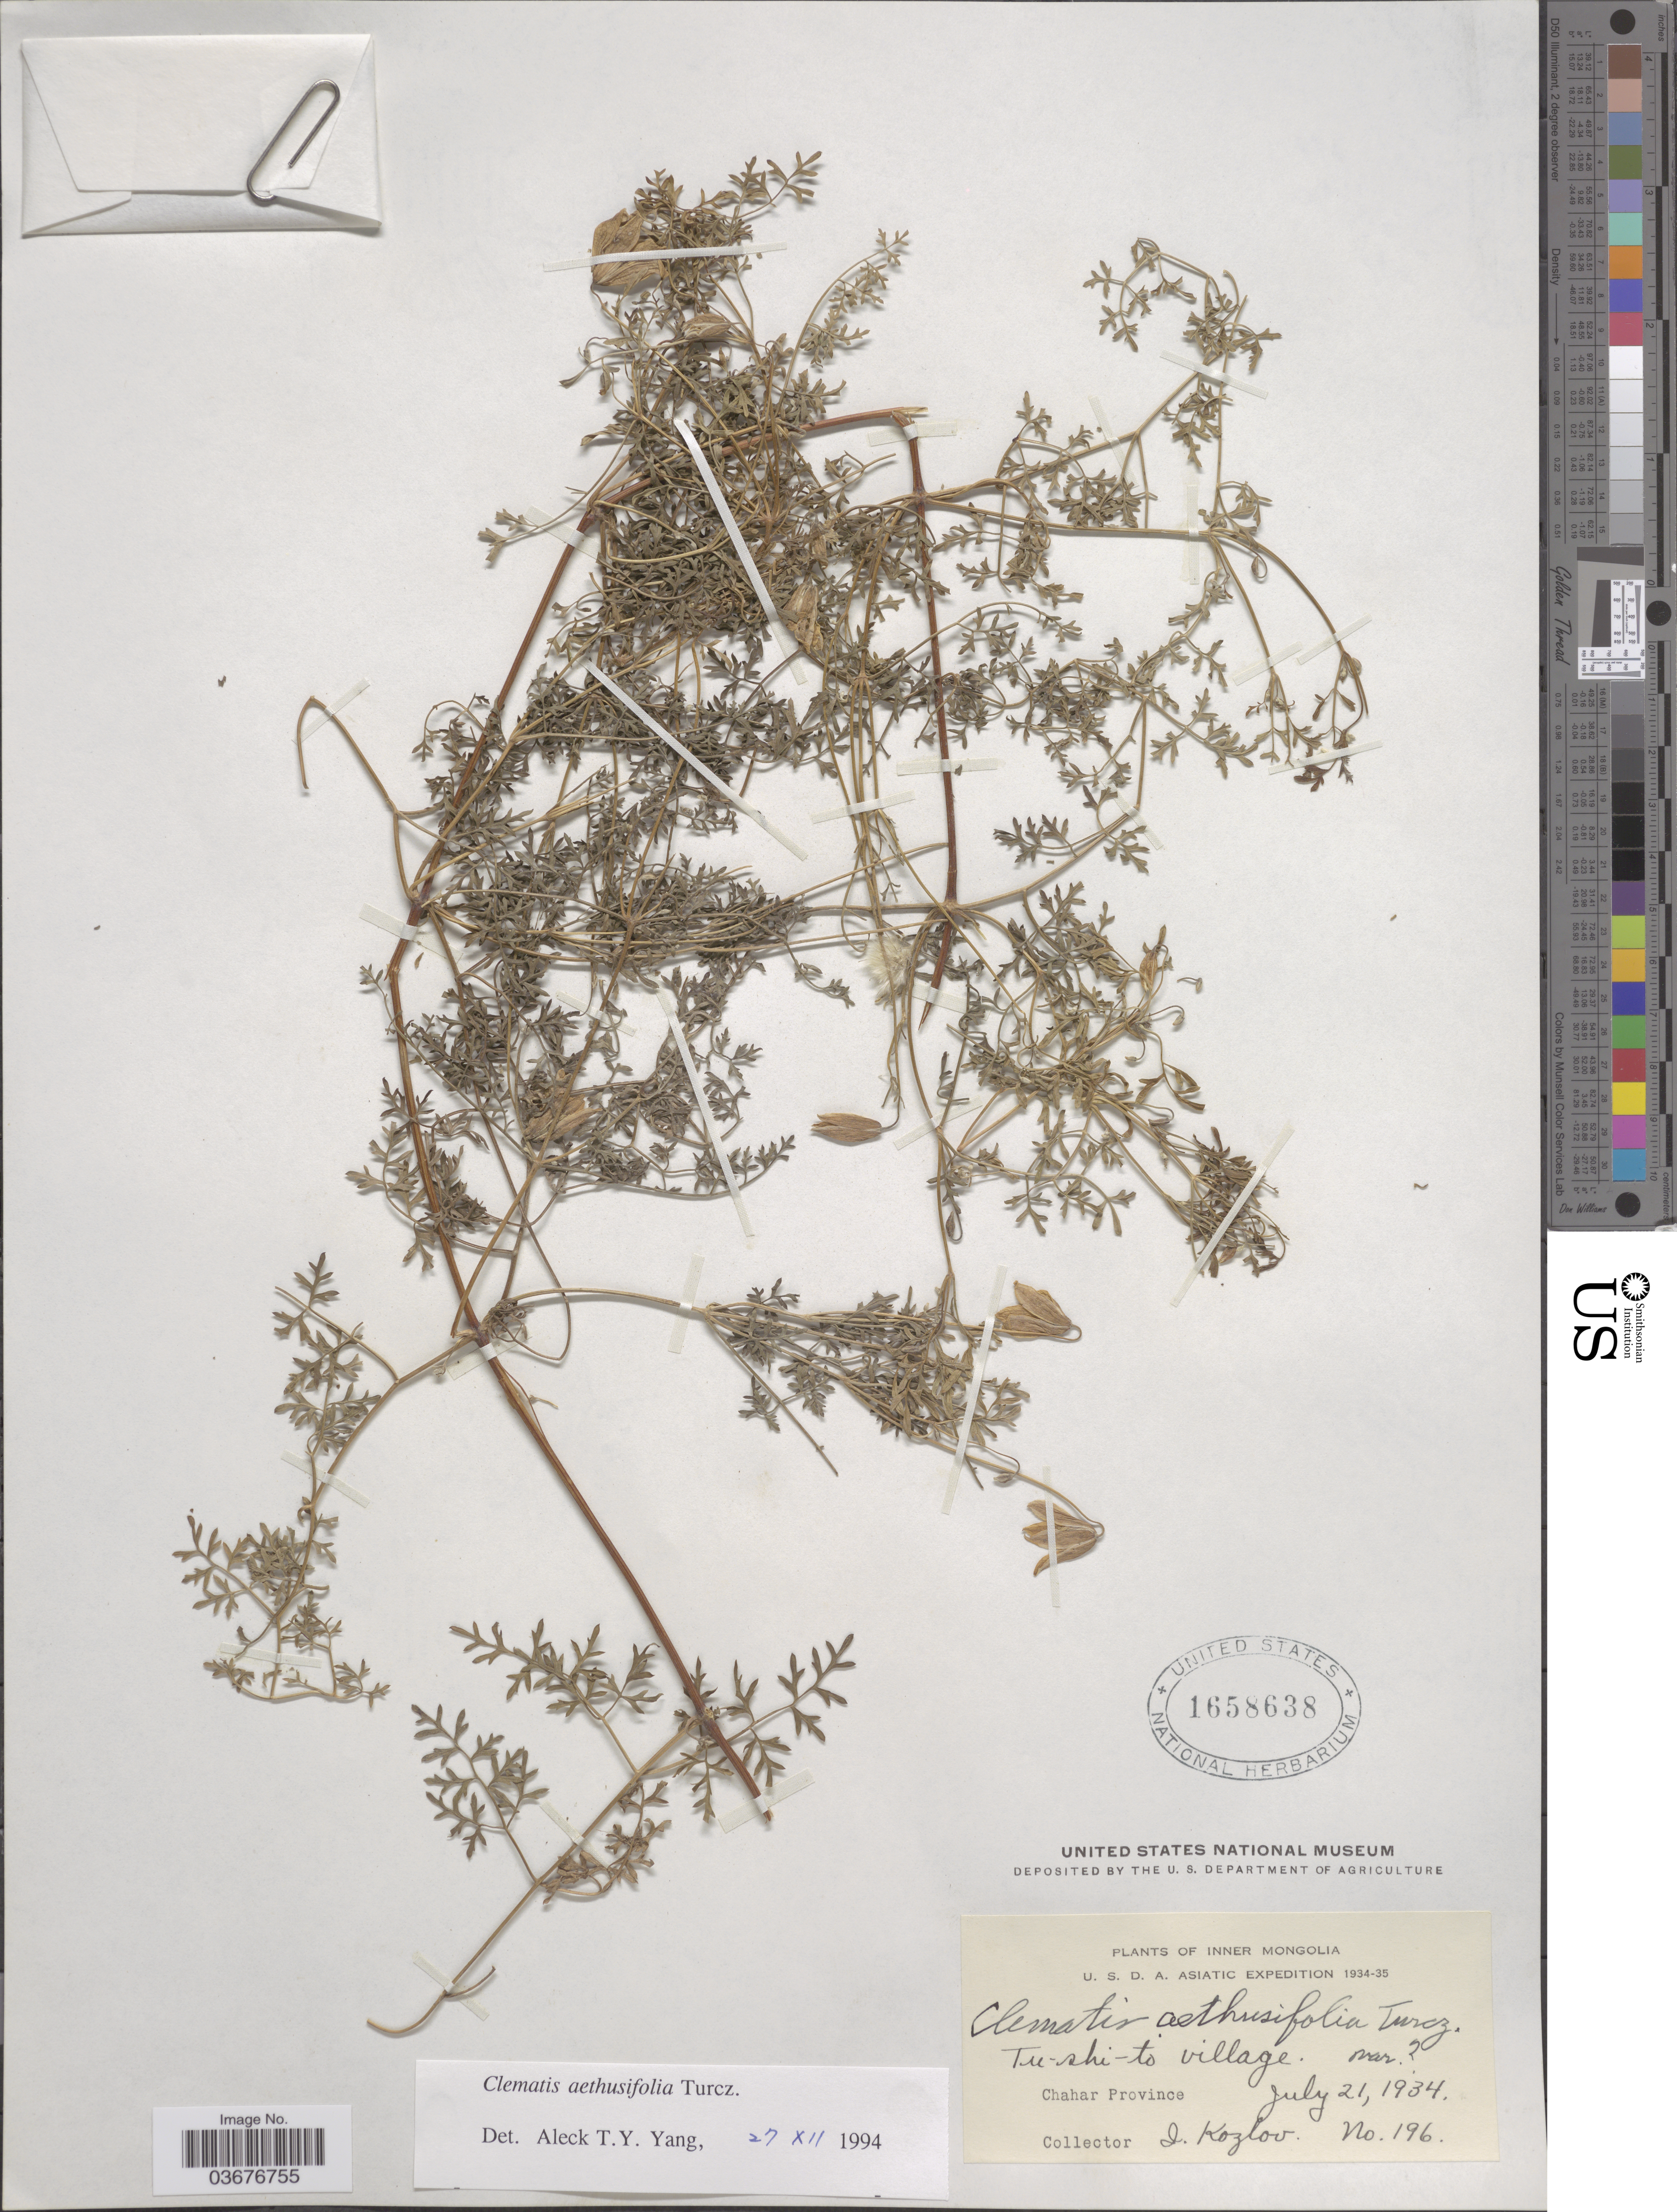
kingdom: Plantae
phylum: Tracheophyta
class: Magnoliopsida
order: Ranunculales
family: Ranunculaceae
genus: Clematis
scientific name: Clematis aethusifolia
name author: Turcz.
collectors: I. Kozlov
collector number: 196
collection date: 1934-07-21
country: China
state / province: Nei Monggol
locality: Inner Mongolia. Tu-shi-to village. Chahar Province.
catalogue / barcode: US 1658638